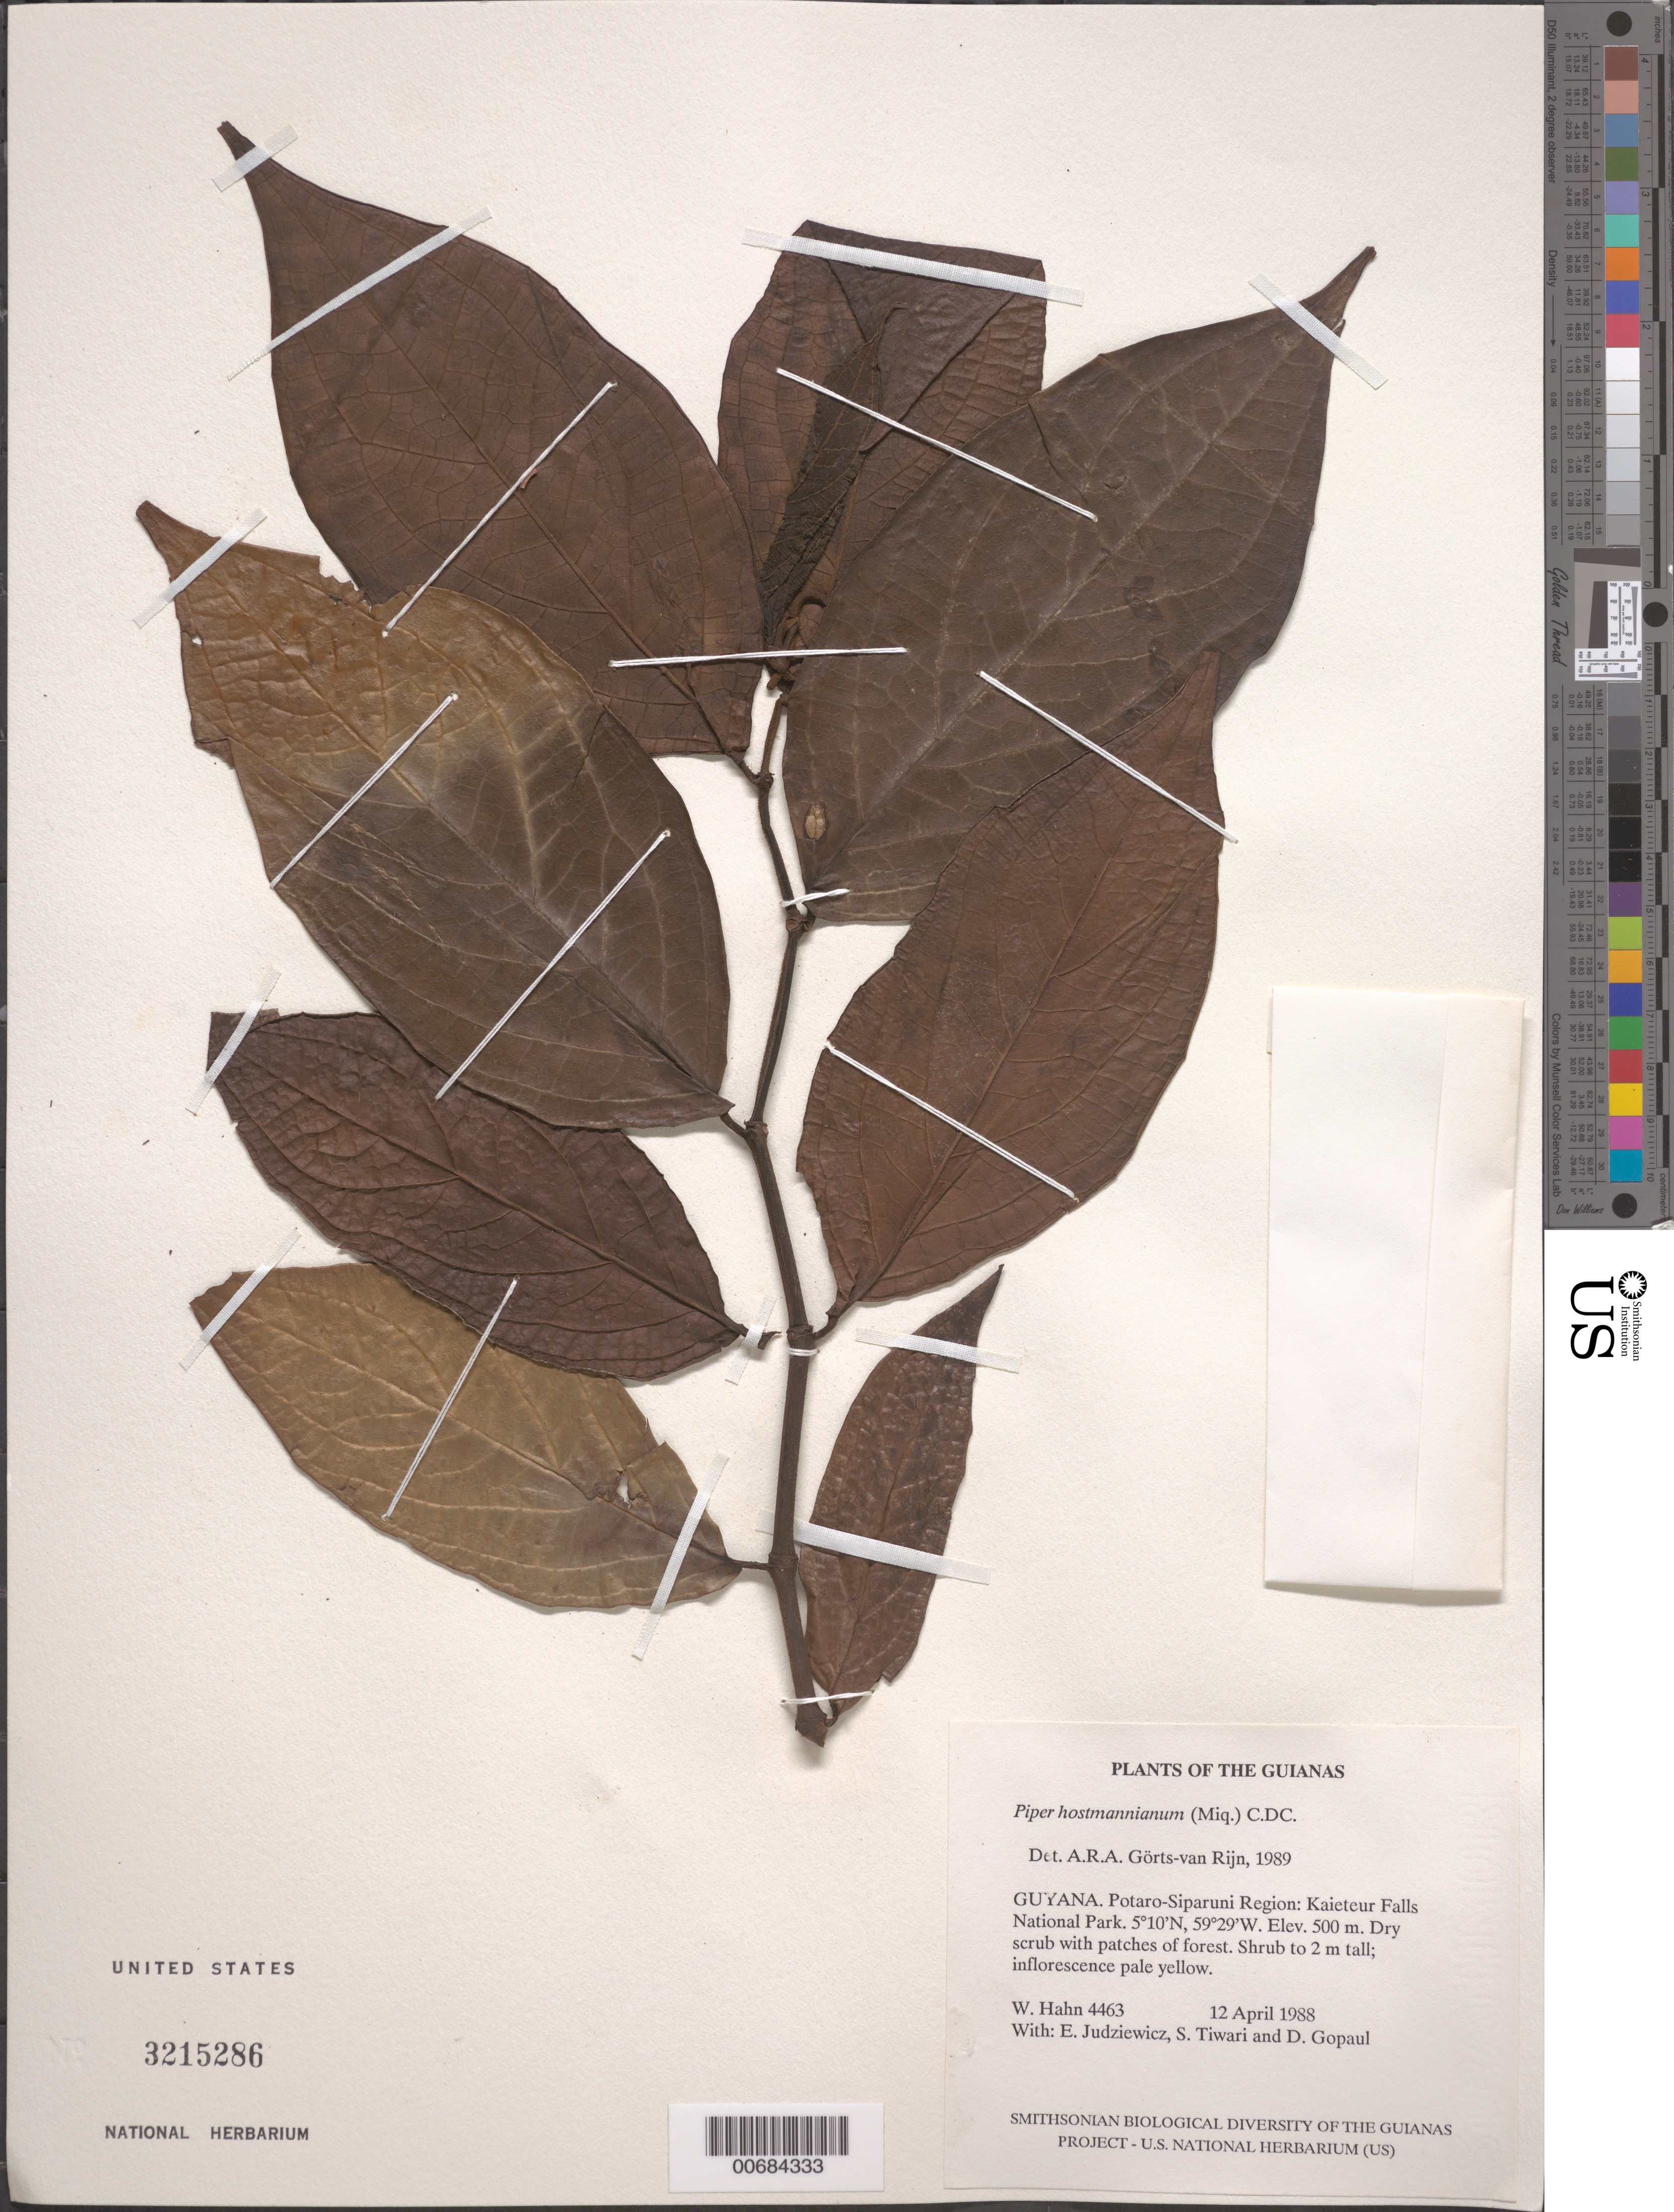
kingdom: Plantae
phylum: Tracheophyta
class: Magnoliopsida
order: Piperales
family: Piperaceae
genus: Piper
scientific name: Piper hostmannianum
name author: (Miq.) C. DC.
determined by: Görts-van Rijn, A. R. A.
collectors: W. Hahn, E. J. Judziewicz, S. Tiwari & D. Gopaul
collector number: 4463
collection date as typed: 12 April 1988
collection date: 1988-04-12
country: Guyana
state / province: Potaro-Siparuni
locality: Kaieteur Falls National Park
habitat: Dry scrub with patches of forest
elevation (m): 500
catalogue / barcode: US 3215286